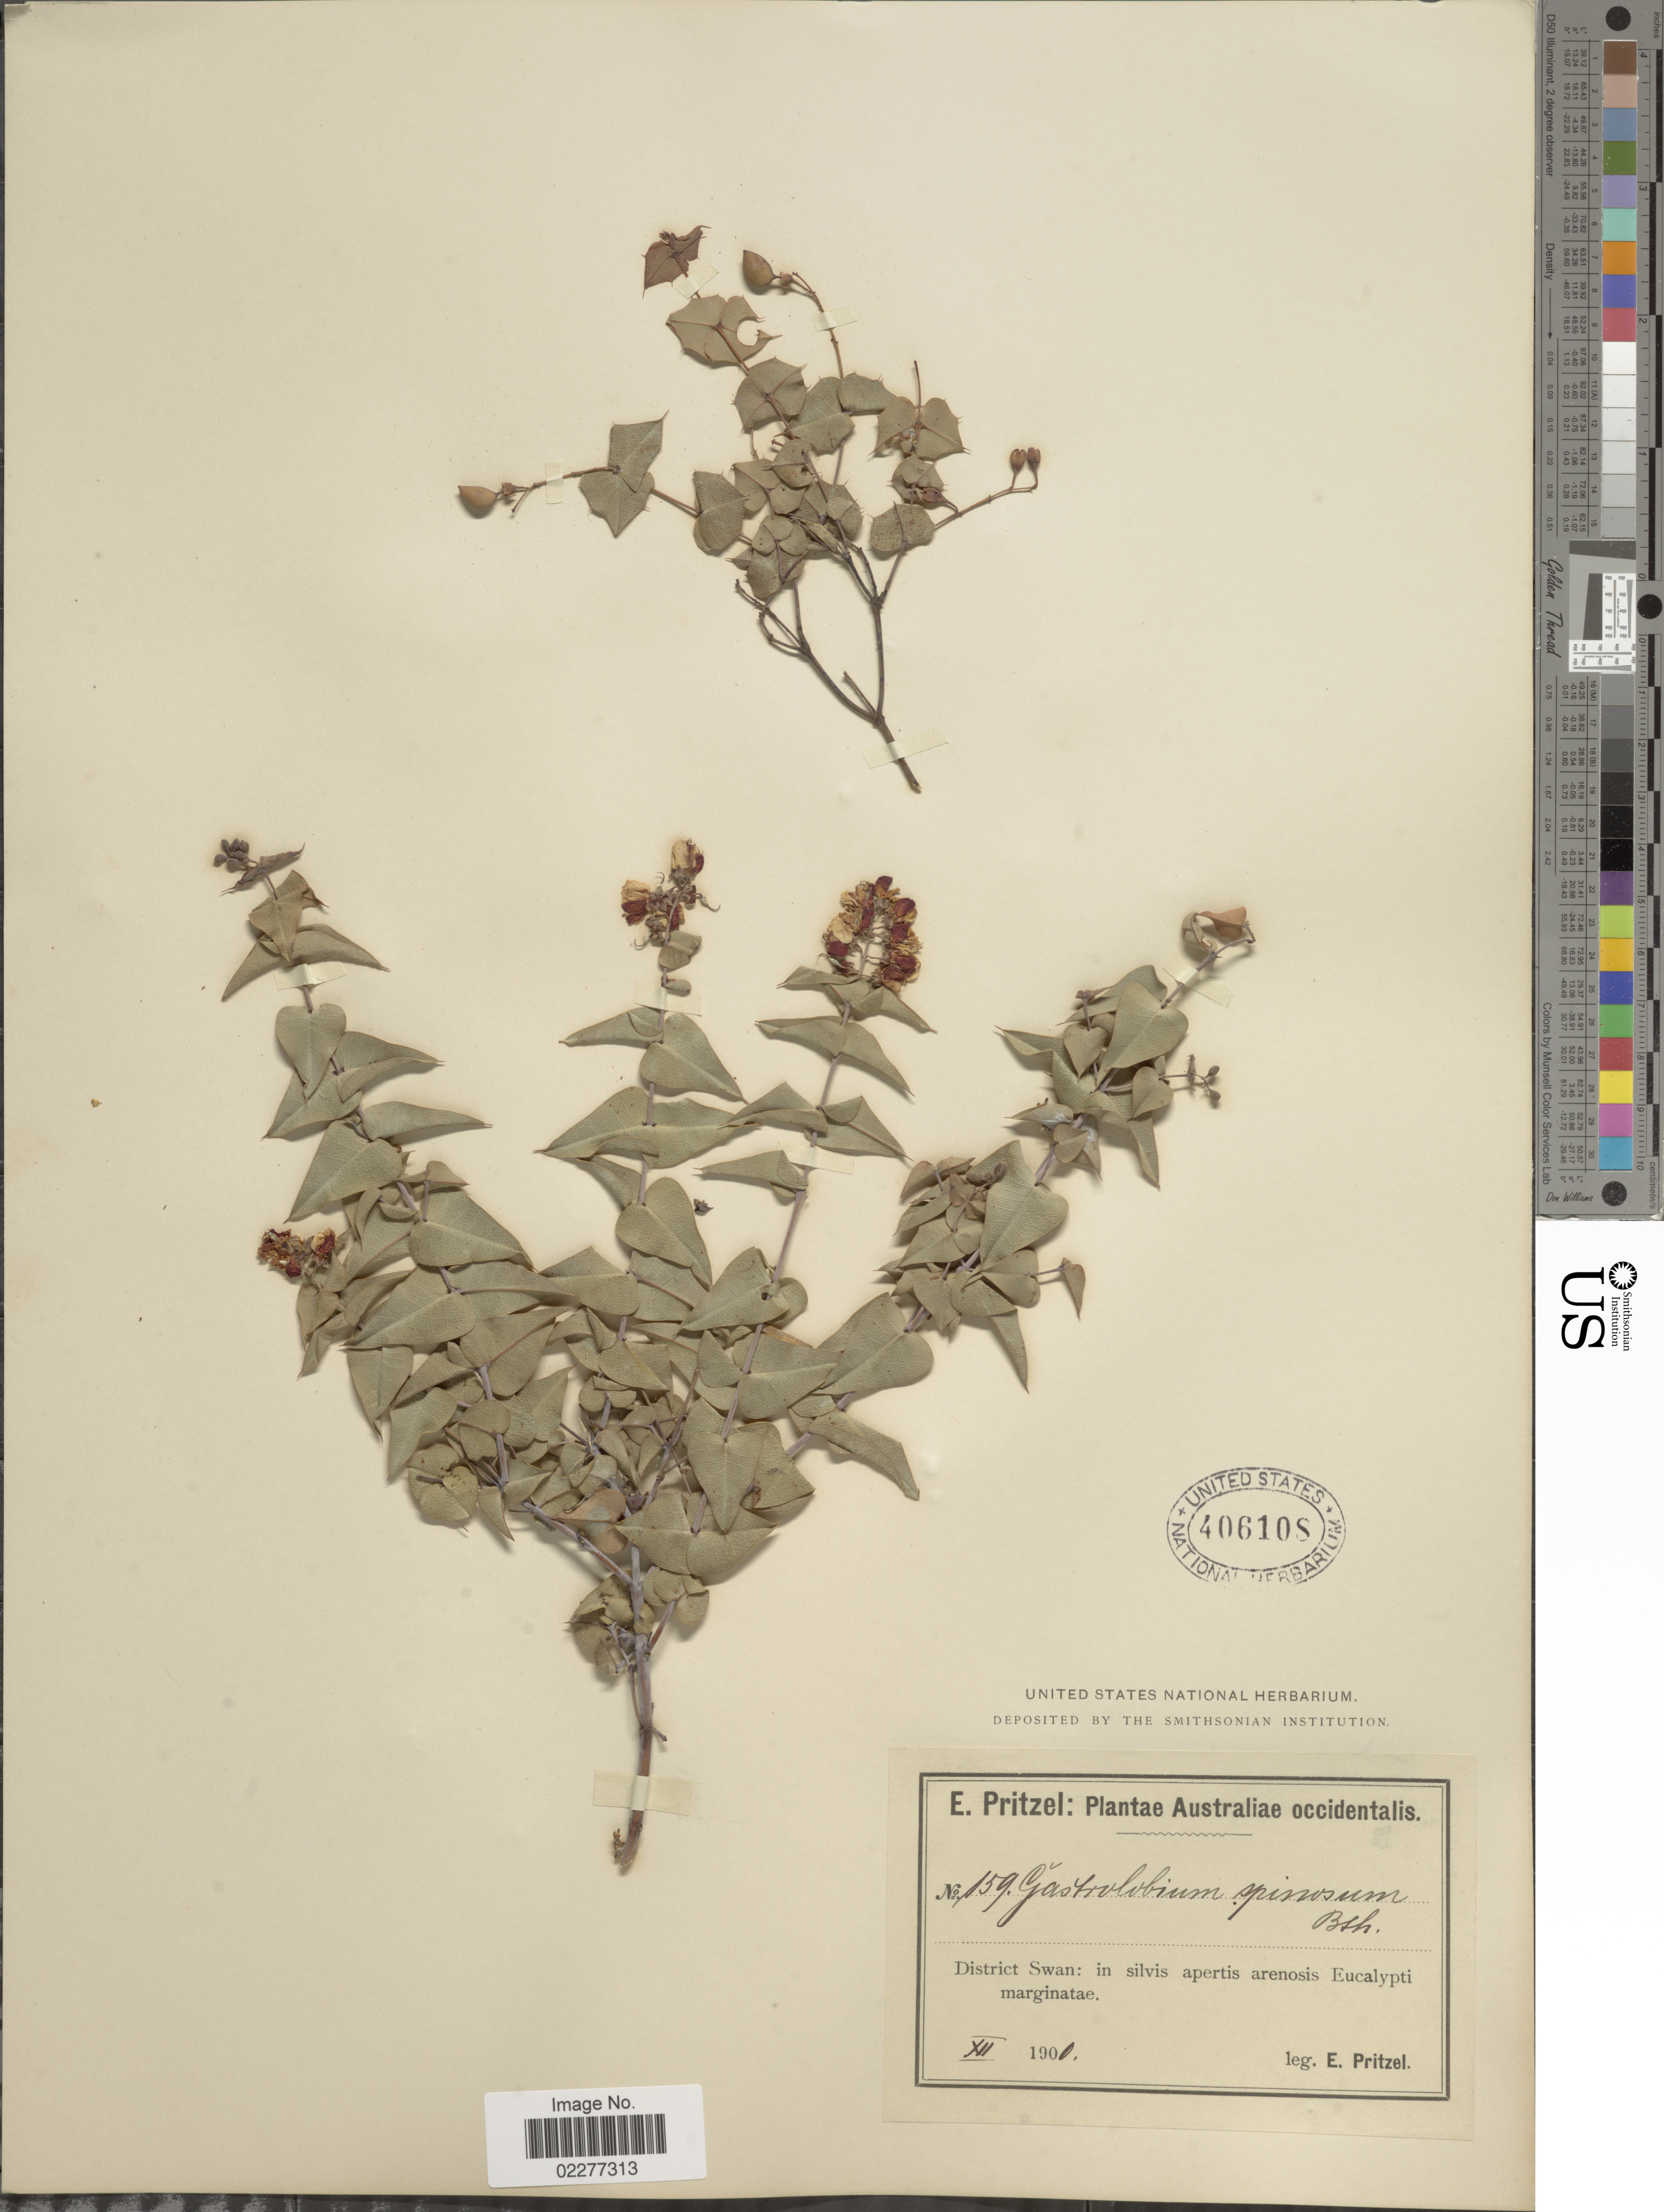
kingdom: Plantae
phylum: Tracheophyta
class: Magnoliopsida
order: Fabales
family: Fabaceae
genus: Oxylobium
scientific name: Oxylobium spinosum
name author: DC.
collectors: E. G. Pritzel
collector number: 159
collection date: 1901-12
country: Australia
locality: Australiae occidentalis, District San: in silvis apertis arenosis Eucalypti marginatae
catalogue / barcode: US 406108